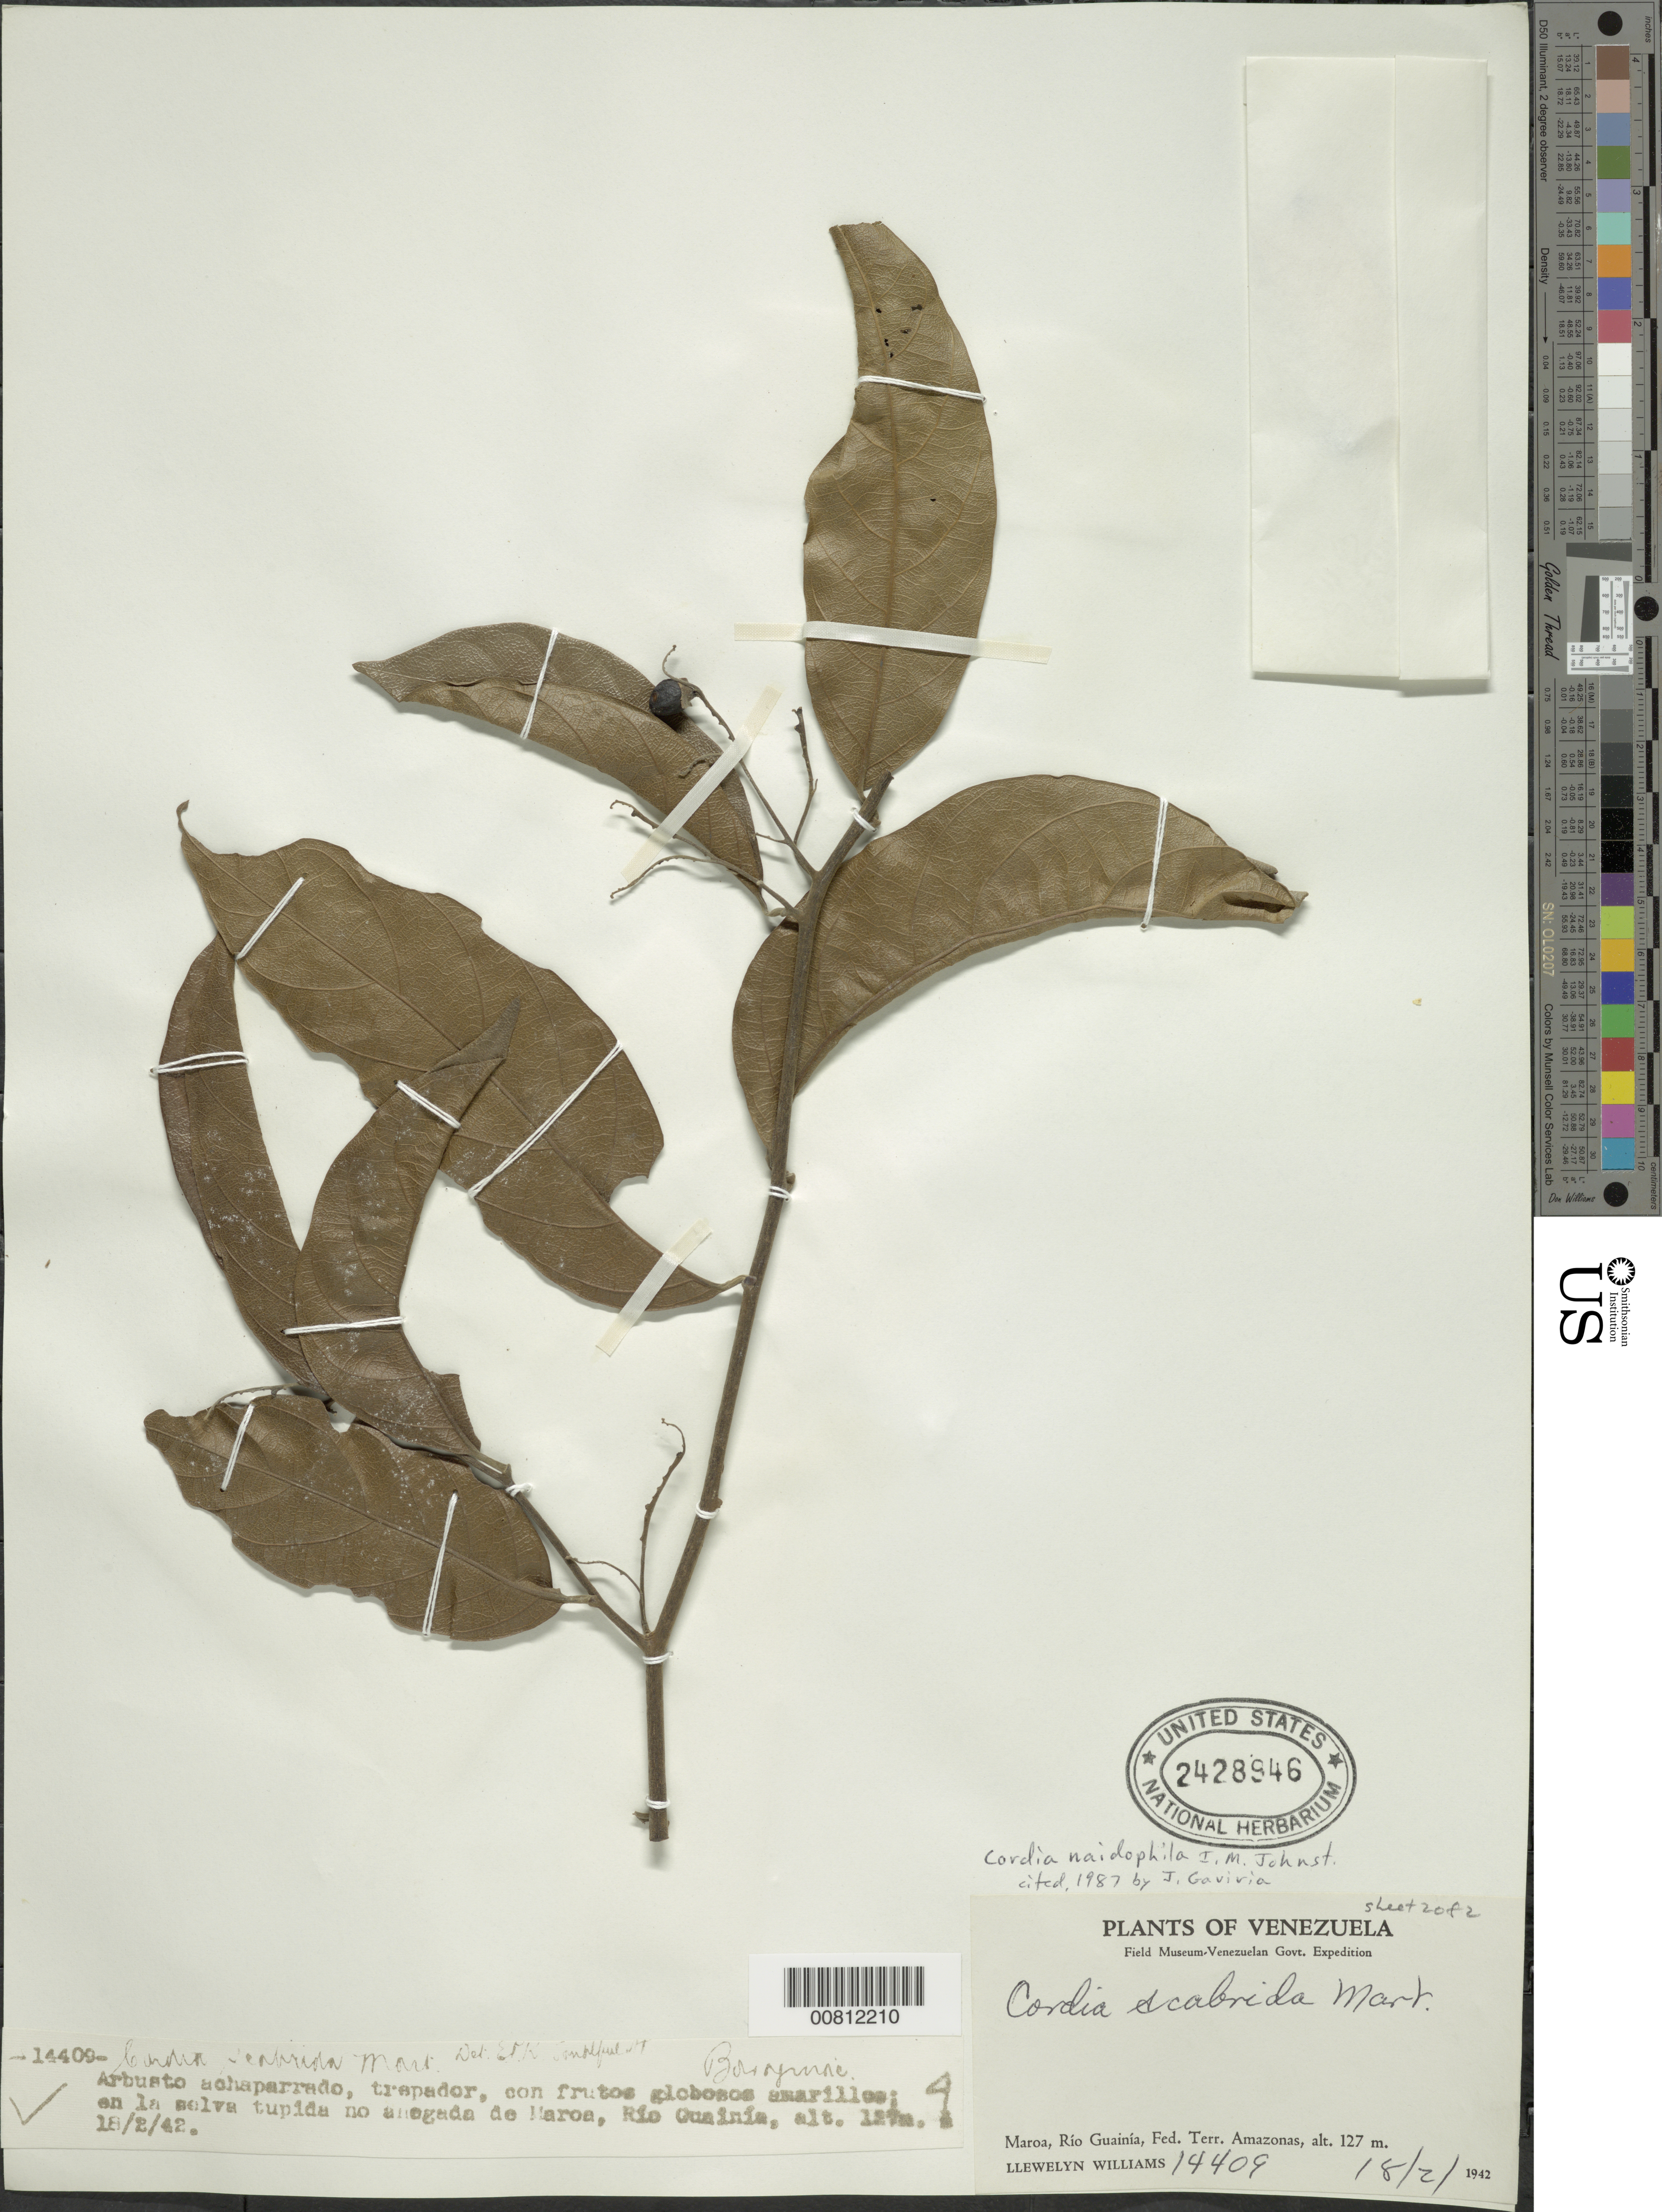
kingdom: Plantae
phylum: Tracheophyta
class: Magnoliopsida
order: Boraginales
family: Cordiaceae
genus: Cordia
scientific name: Cordia naidophila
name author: I.M. Johnst.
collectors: Ll. Williams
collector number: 14409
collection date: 1942-02-18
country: Venezuela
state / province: Amazonas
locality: Maroa, Río Guainía, Fed. Terr. Amazonas.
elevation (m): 127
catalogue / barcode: US 2428946